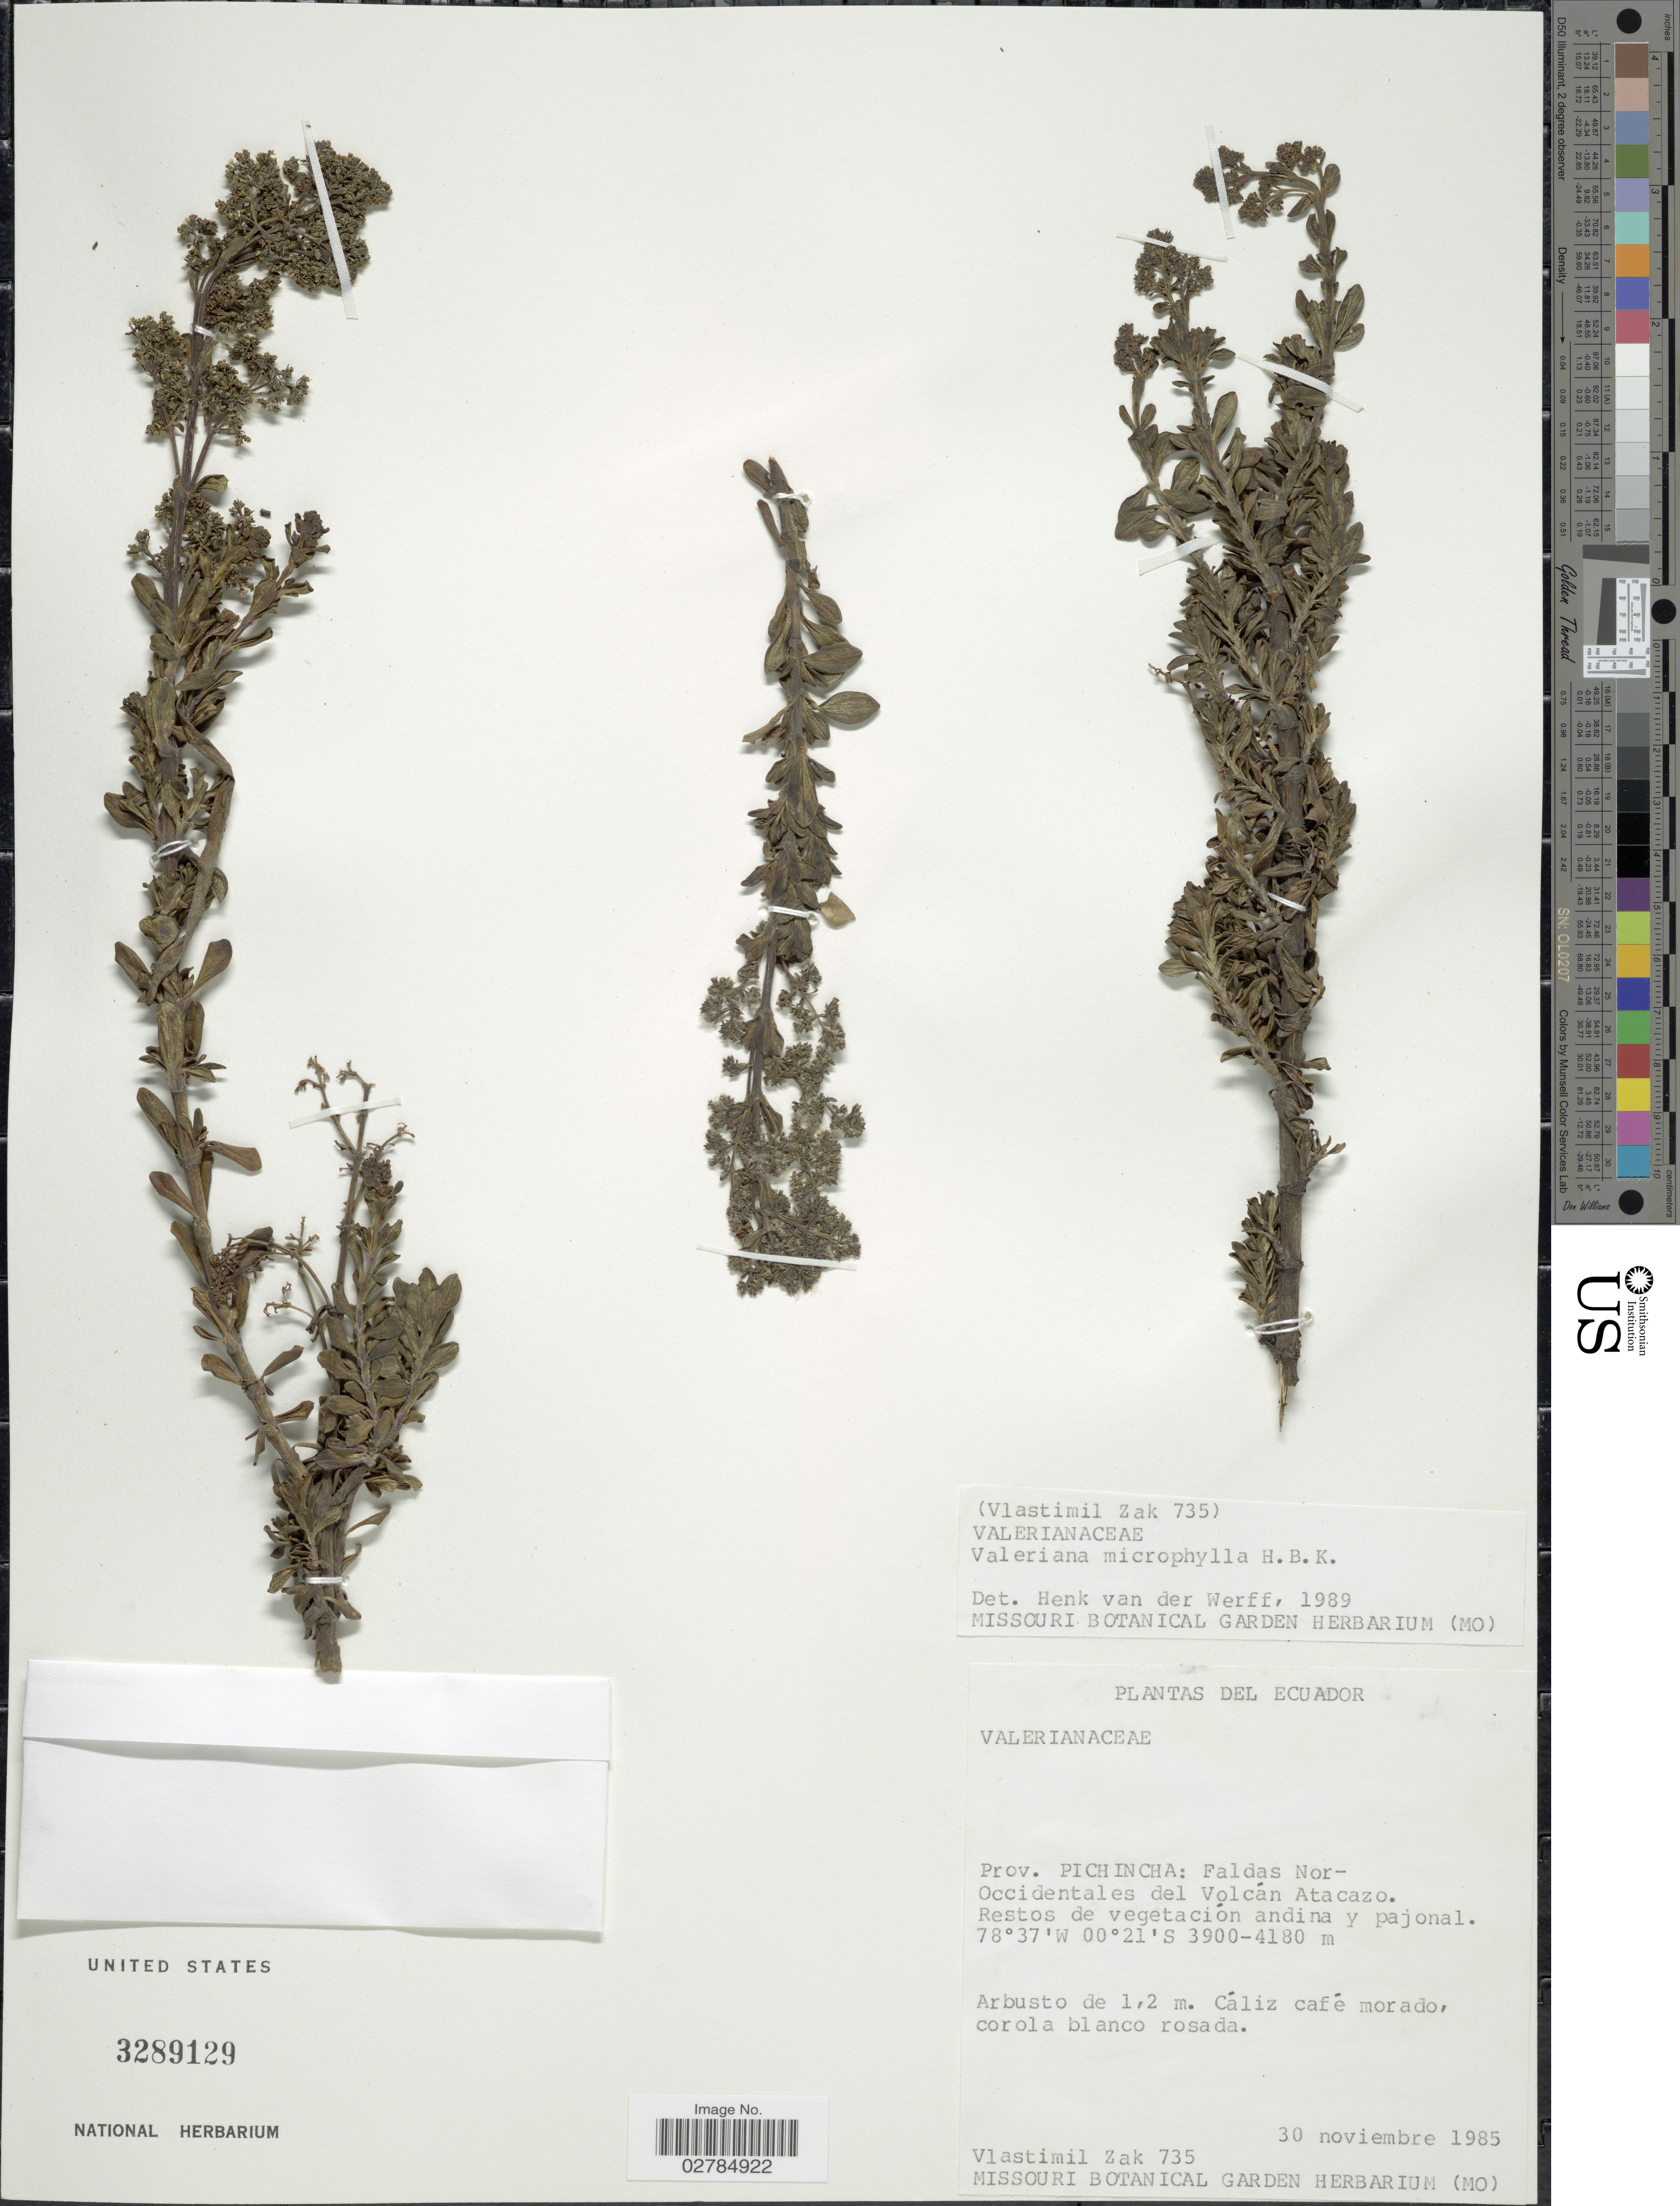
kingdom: Plantae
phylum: Tracheophyta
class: Magnoliopsida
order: Dipsacales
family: Caprifoliaceae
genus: Valeriana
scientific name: Valeriana microphylla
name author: Kunth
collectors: V. Zak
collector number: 735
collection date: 1985-11-30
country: Ecuador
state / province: Pichincha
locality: Faldas Nor-Occidentales del Volcán Atacazo.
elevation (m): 3900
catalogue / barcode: US 3289129